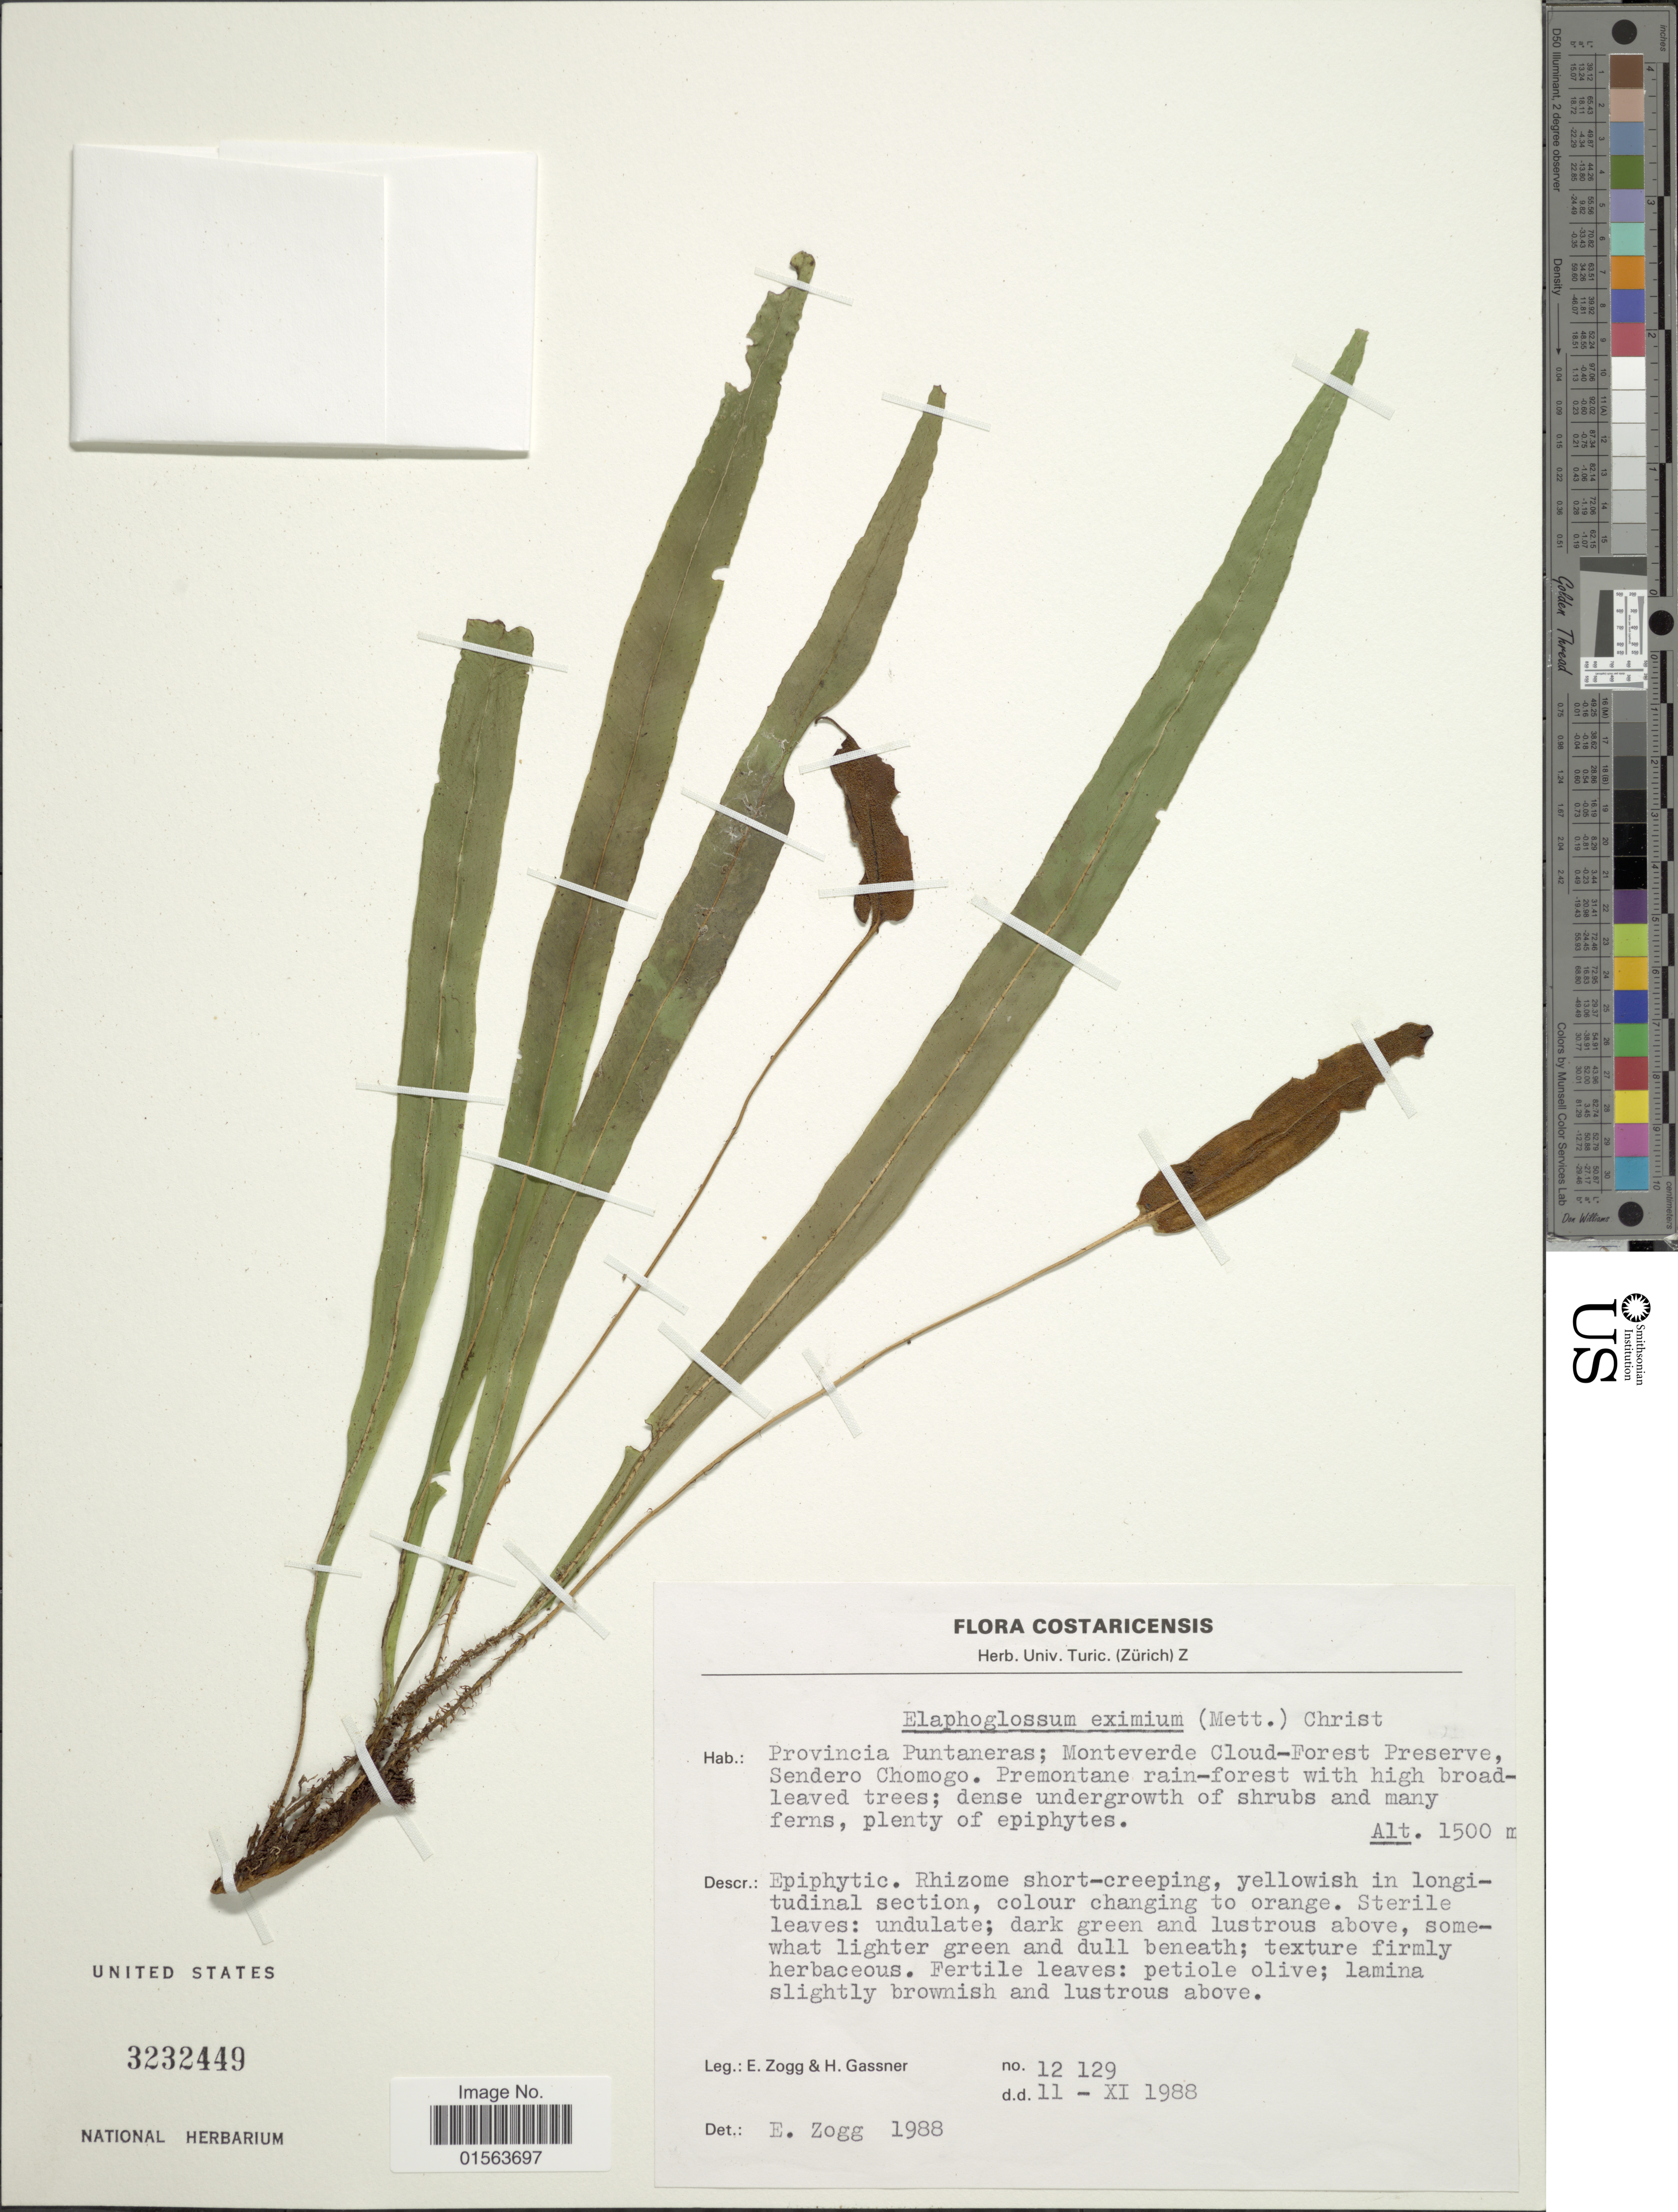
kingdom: Plantae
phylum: Tracheophyta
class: Polypodiopsida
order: Polypodiales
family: Dryopteridaceae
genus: Elaphoglossum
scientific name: Elaphoglossum eximium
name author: (Mett.) Christ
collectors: E. Zogg & H. Gassner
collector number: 12129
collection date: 1988-11-11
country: Costa Rica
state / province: Puntarenas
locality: Costaricensis, Provincia Puntarenas; Monteverde Cloud-Forest Preserve, Sendero Chomogo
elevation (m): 1500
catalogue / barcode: US 3232449